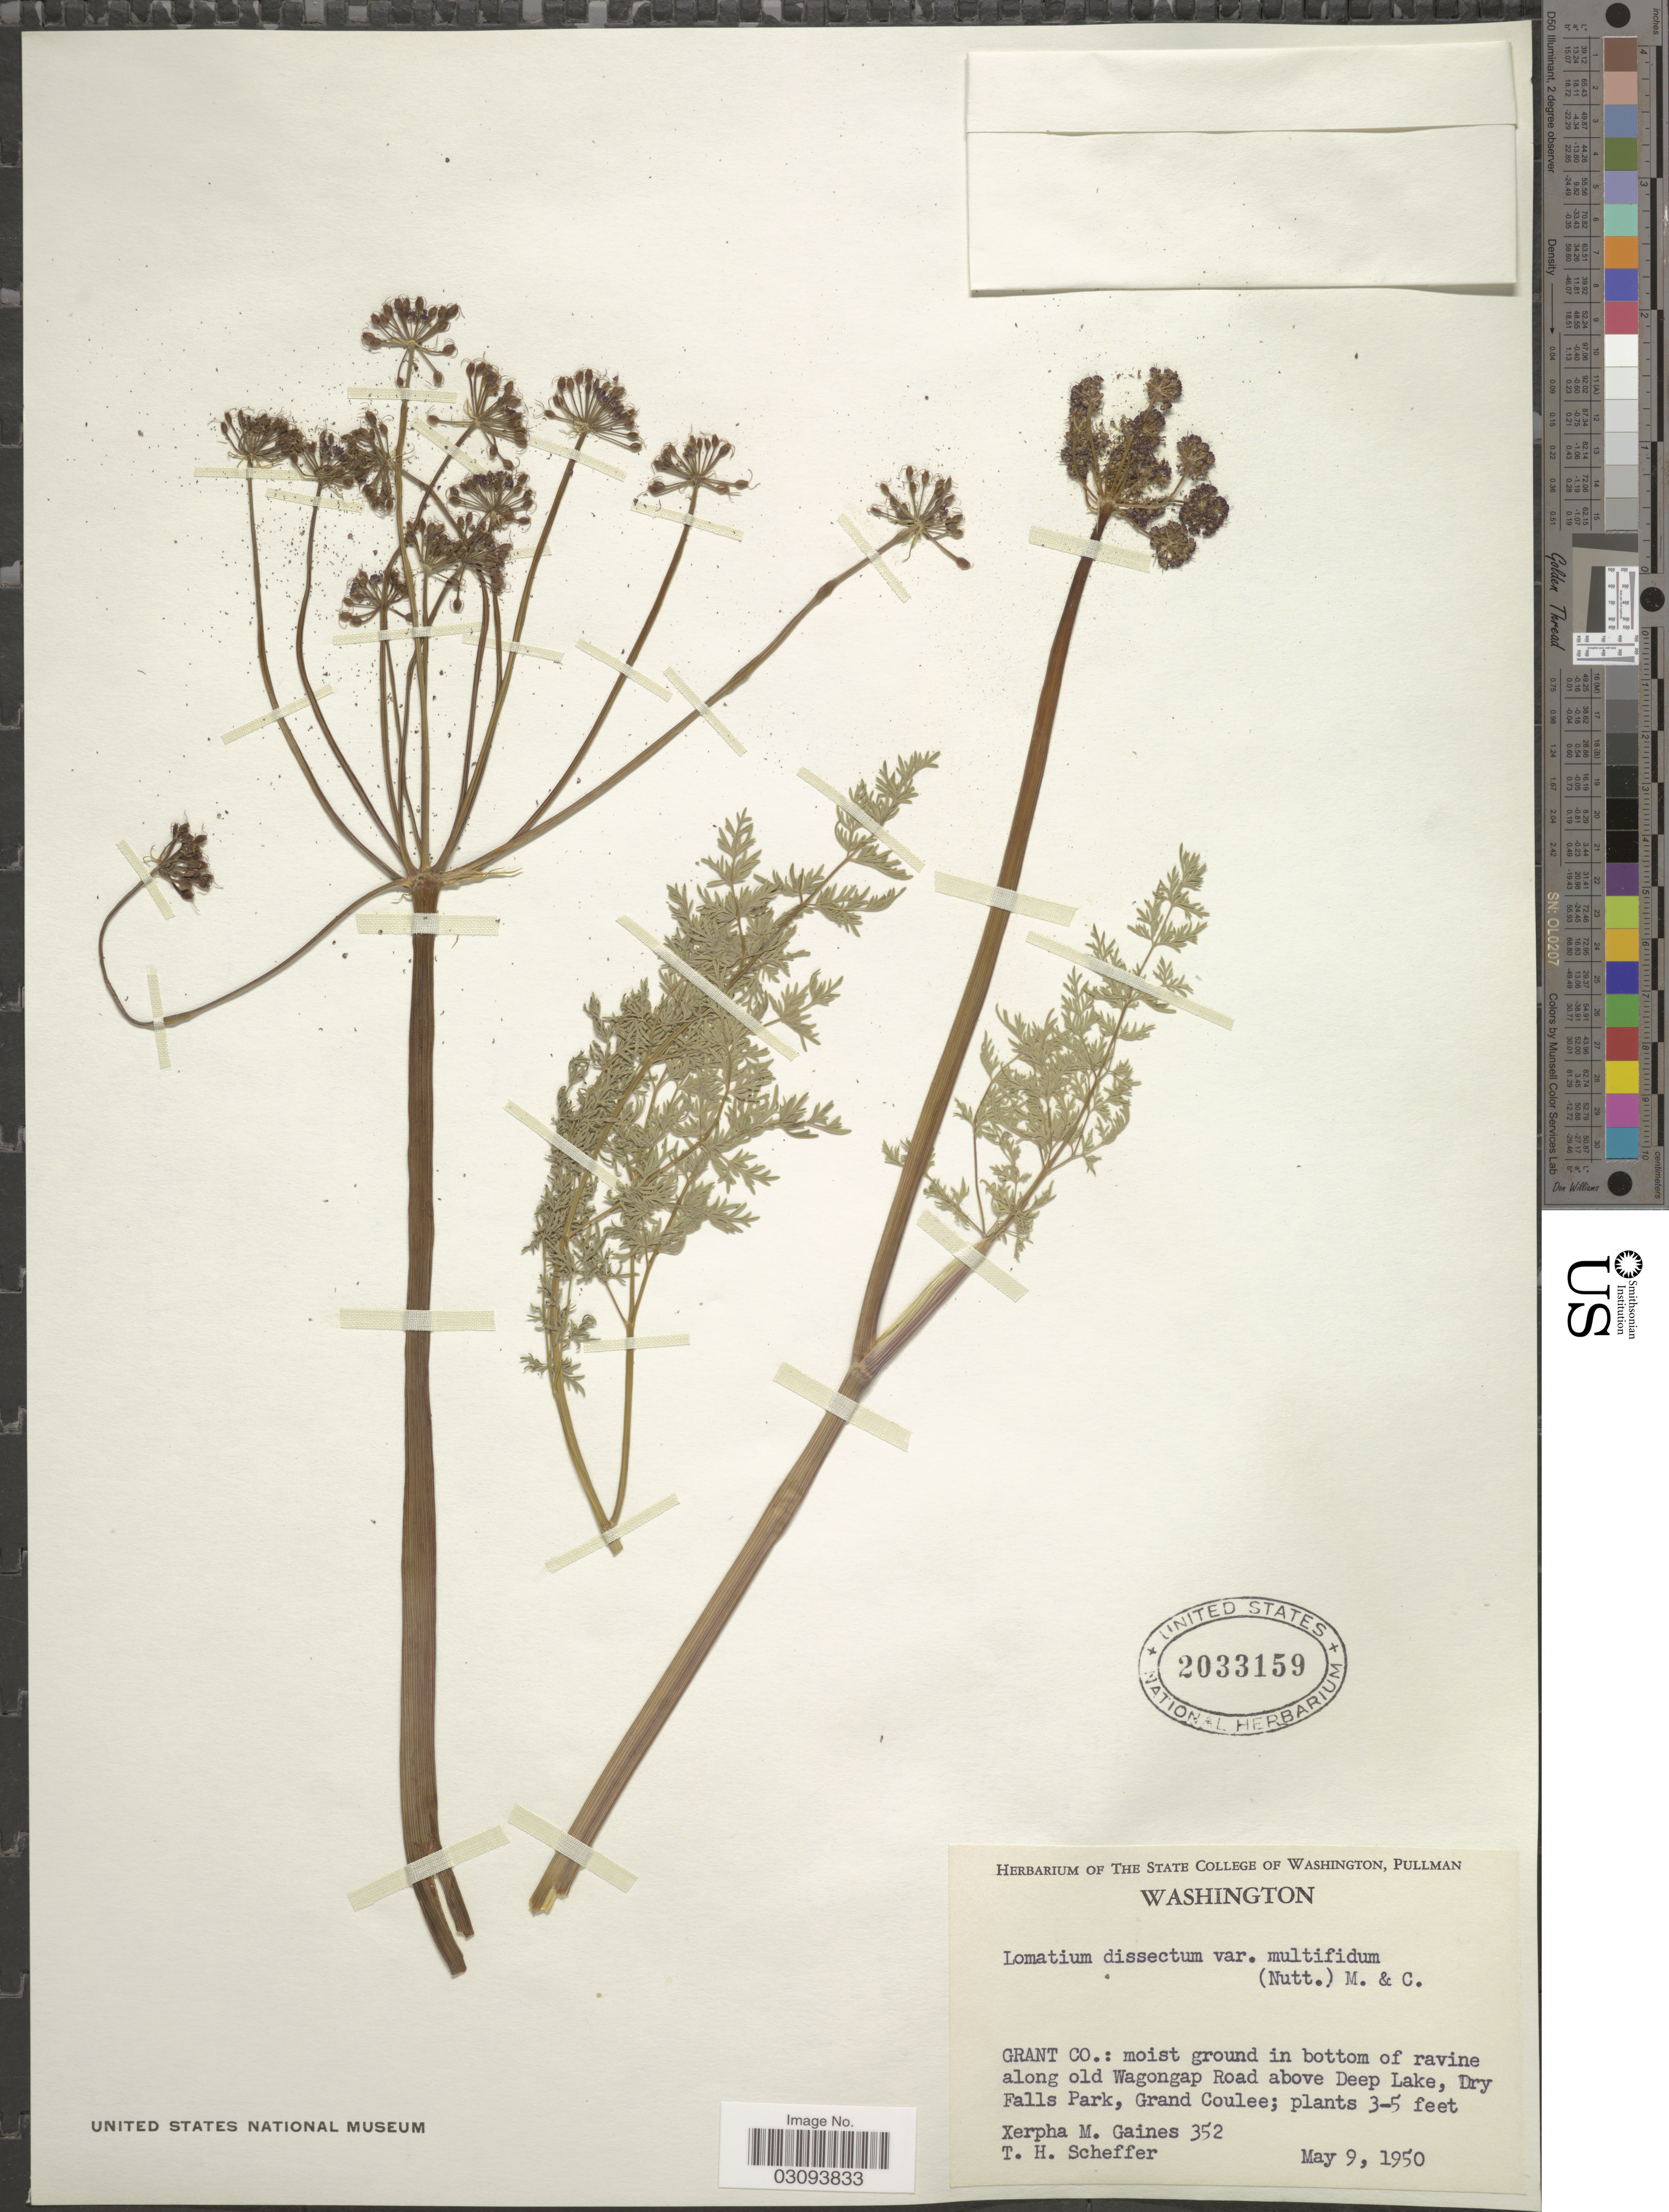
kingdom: Plantae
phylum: Tracheophyta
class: Magnoliopsida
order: Apiales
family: Apiaceae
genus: Lomatium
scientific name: Lomatium dissectum var. multifidum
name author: (Nutt.) Mathias & Constance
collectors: X. Gaines & T. Scheffer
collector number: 352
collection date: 1950-05-09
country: United States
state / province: Washington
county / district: Grant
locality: Grant Co.: moist ground in bottom of ravine along old Wagongap Road above Deep Lake, Dry Falls Park, Grand Coulee.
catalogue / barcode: US 2033159